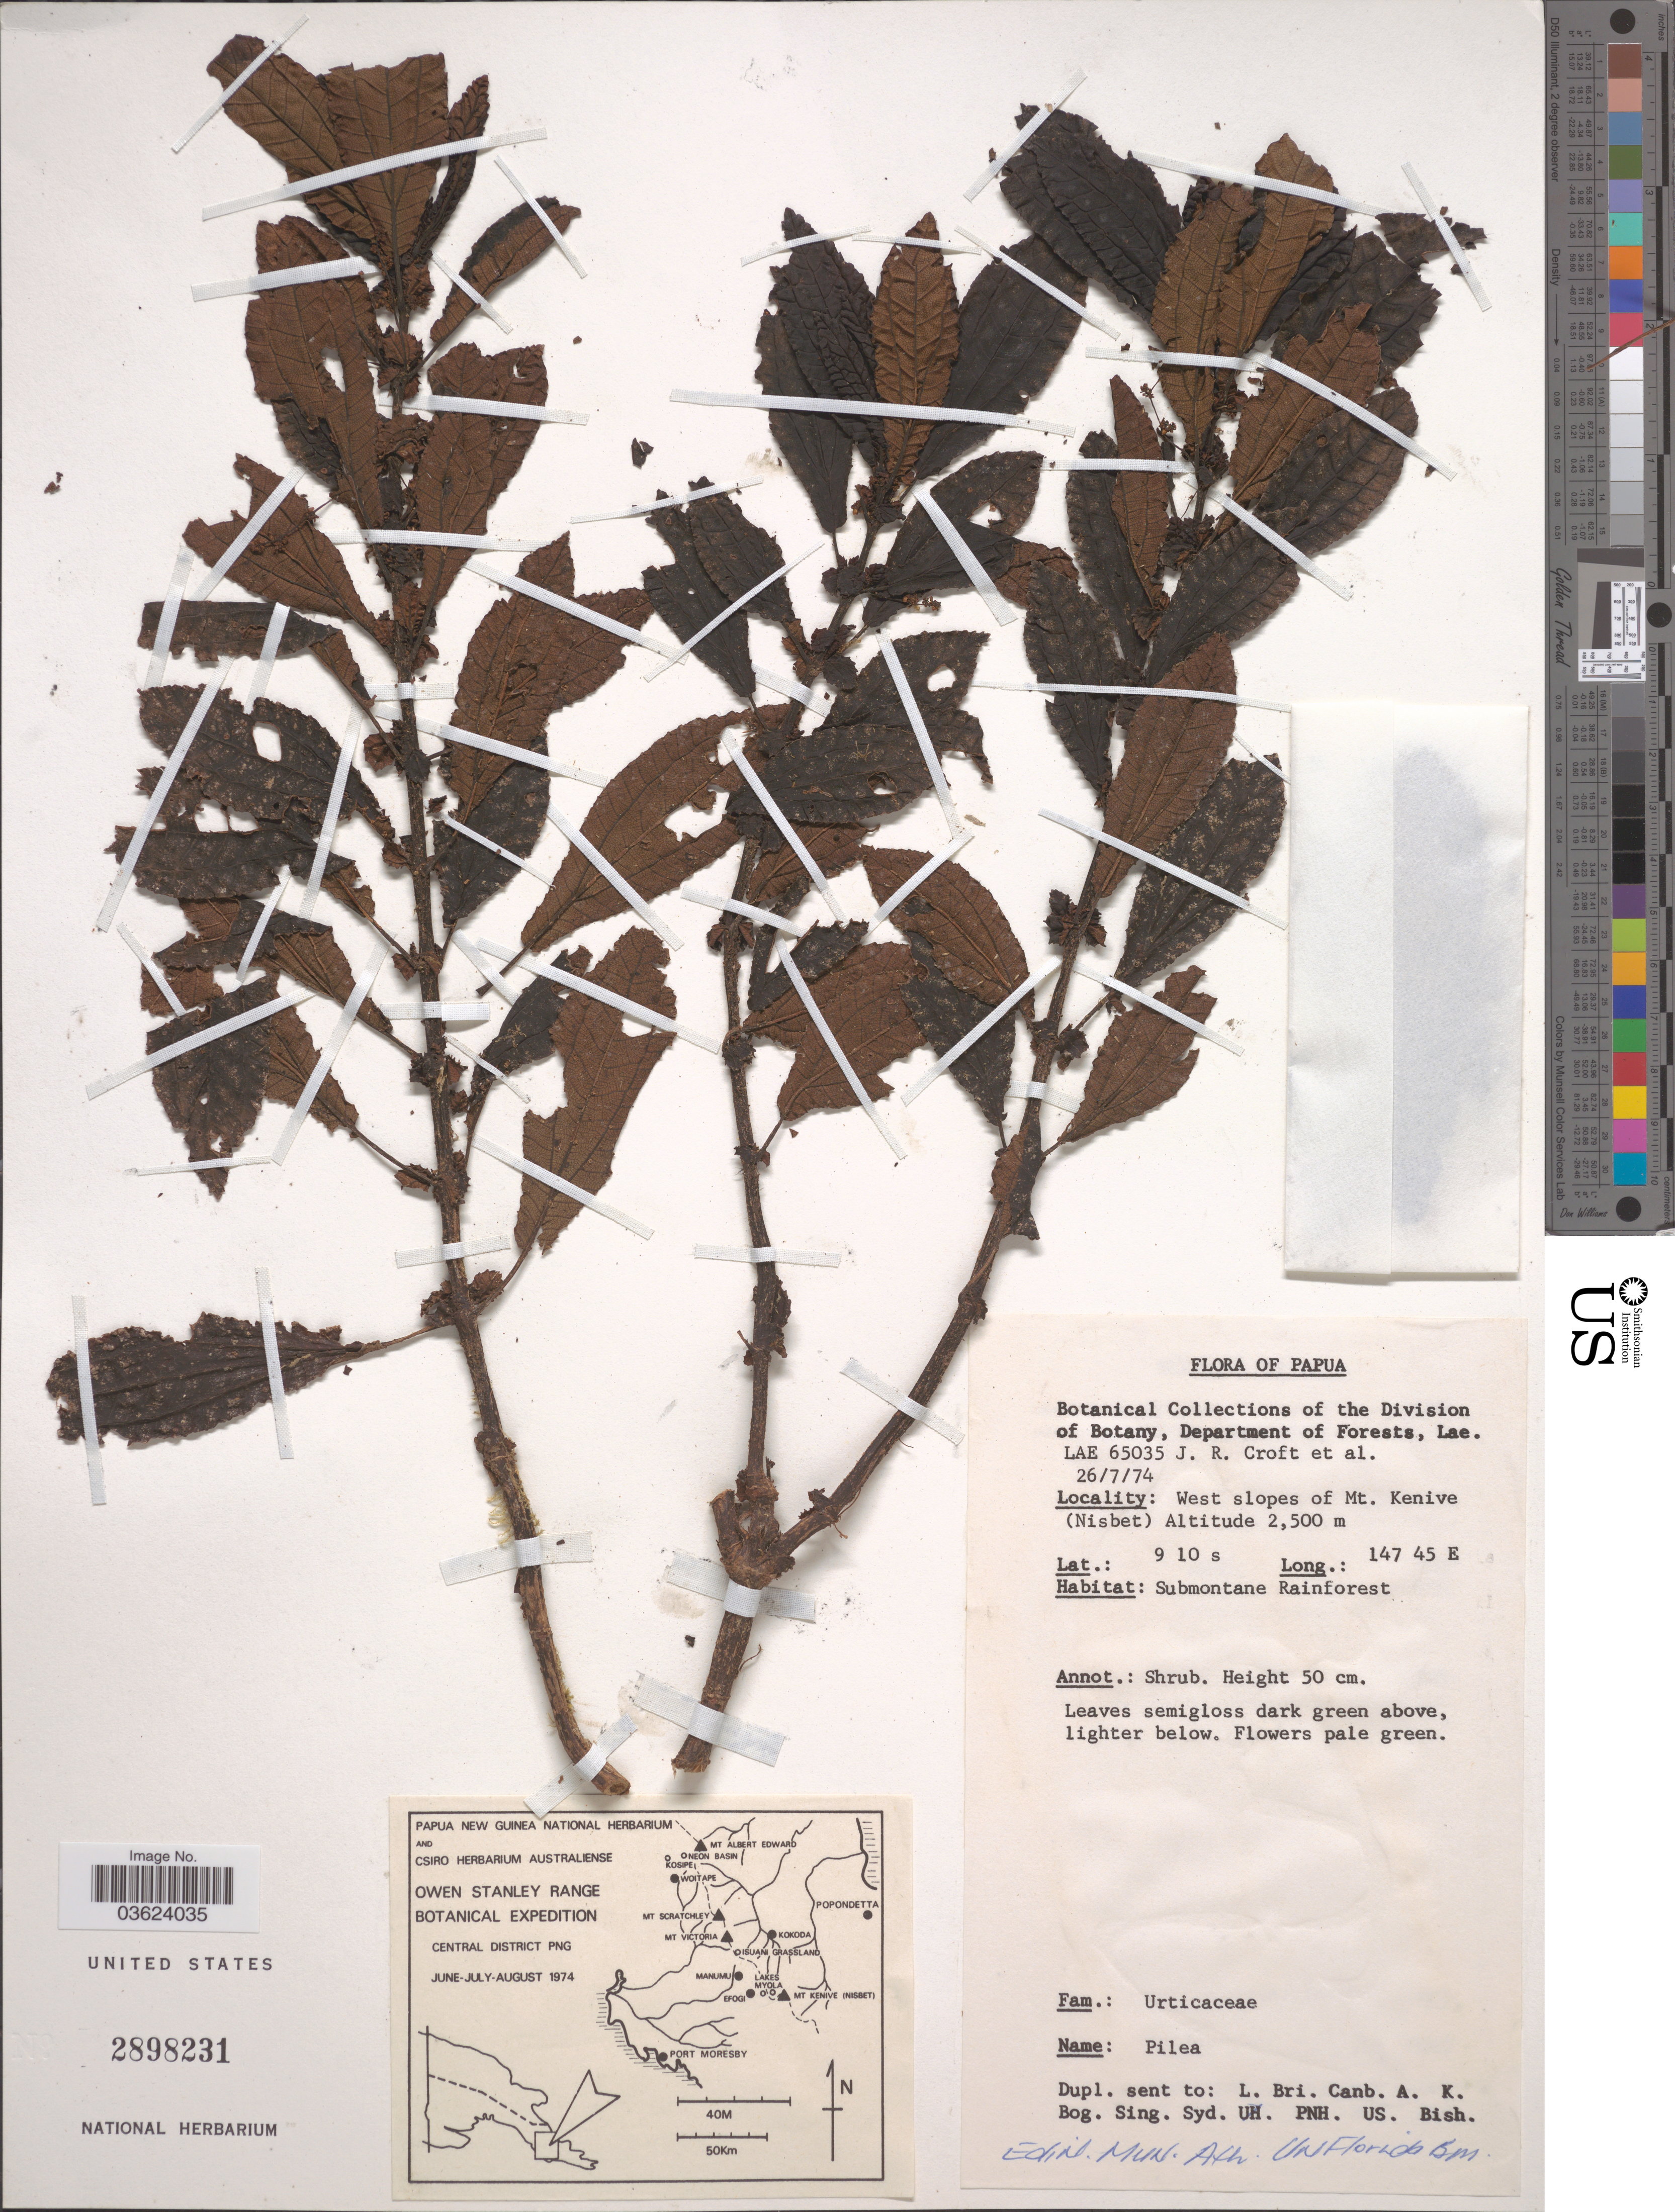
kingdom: Plantae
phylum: Tracheophyta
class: Magnoliopsida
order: Rosales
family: Urticaceae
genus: Pilea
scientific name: Pilea sp.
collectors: J. R. Croft & et al.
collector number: LAE65035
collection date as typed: Transcribed d/m/y: 26/7/74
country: Papua New Guinea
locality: West slopes of Mt. Kenive (Nisbet).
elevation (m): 2500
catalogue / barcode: US 2898231